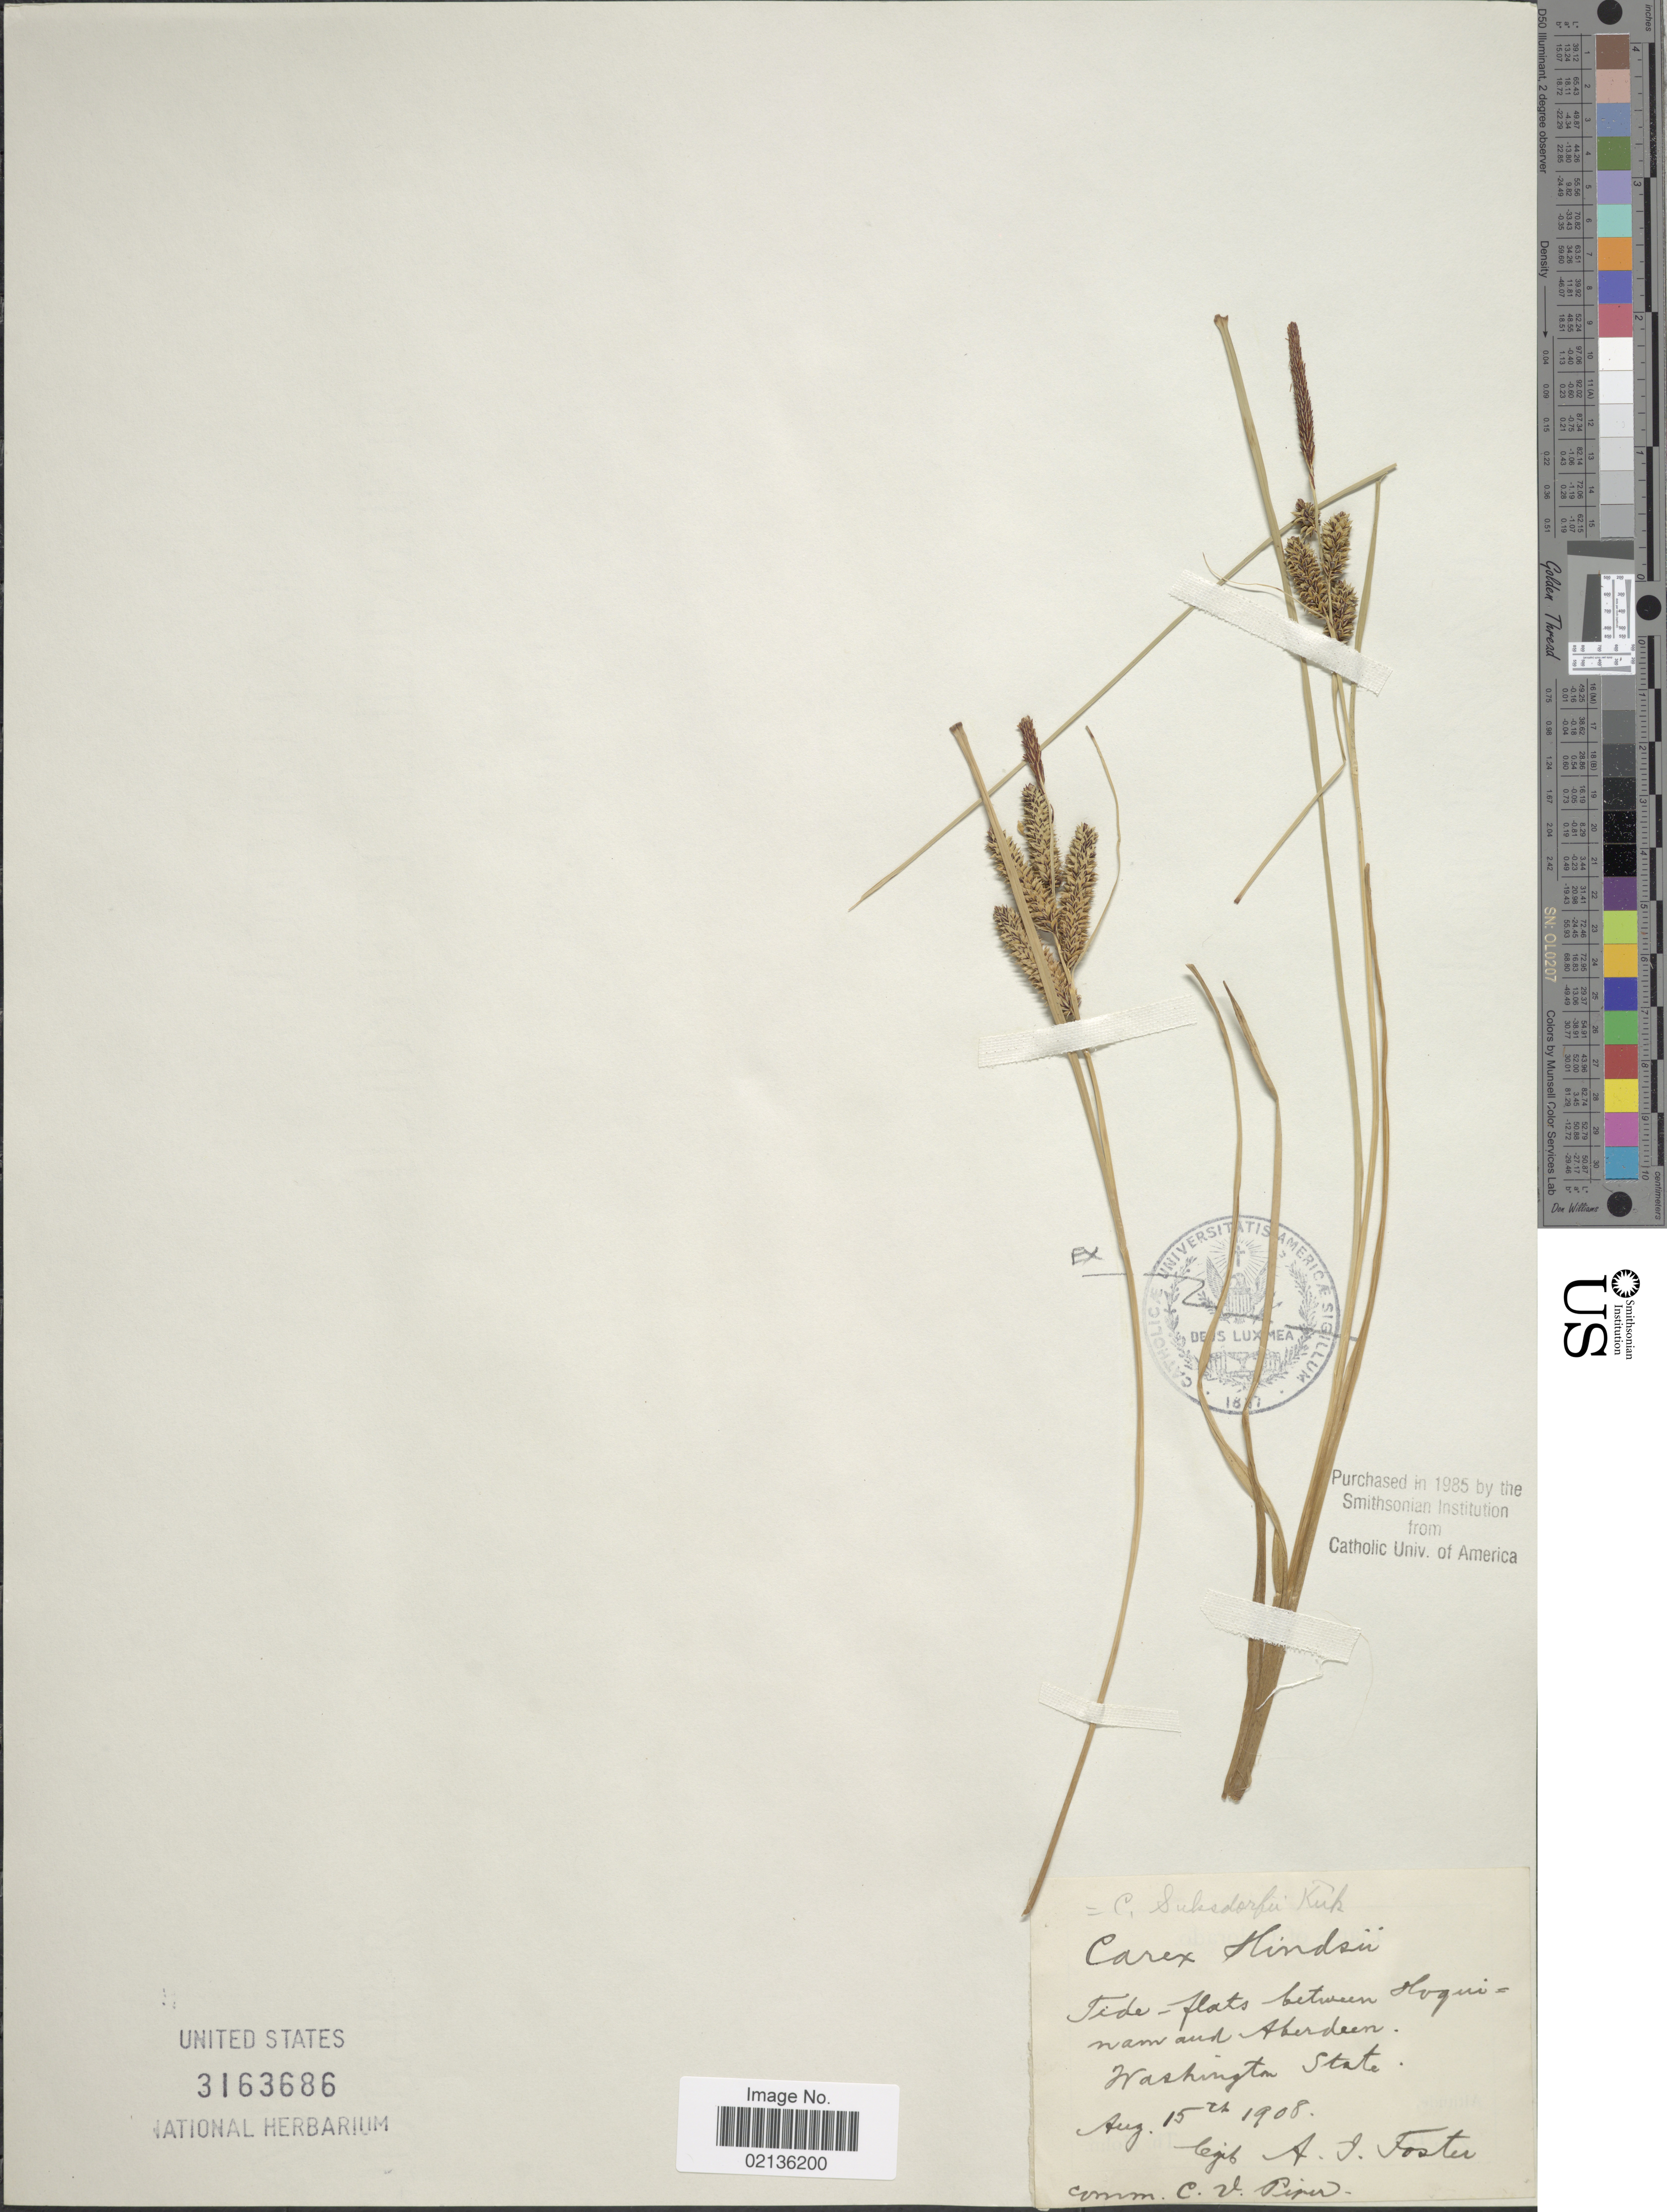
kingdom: Plantae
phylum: Tracheophyta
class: Liliopsida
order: Poales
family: Cyperaceae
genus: Carex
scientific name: Carex aquatilis var. aquatilis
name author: Wahlenb.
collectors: A. S. Foster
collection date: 1908-08-15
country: United States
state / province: Washington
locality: Tide-flats between Hoquinam and Aberdeen, Washington State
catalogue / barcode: US 3163686